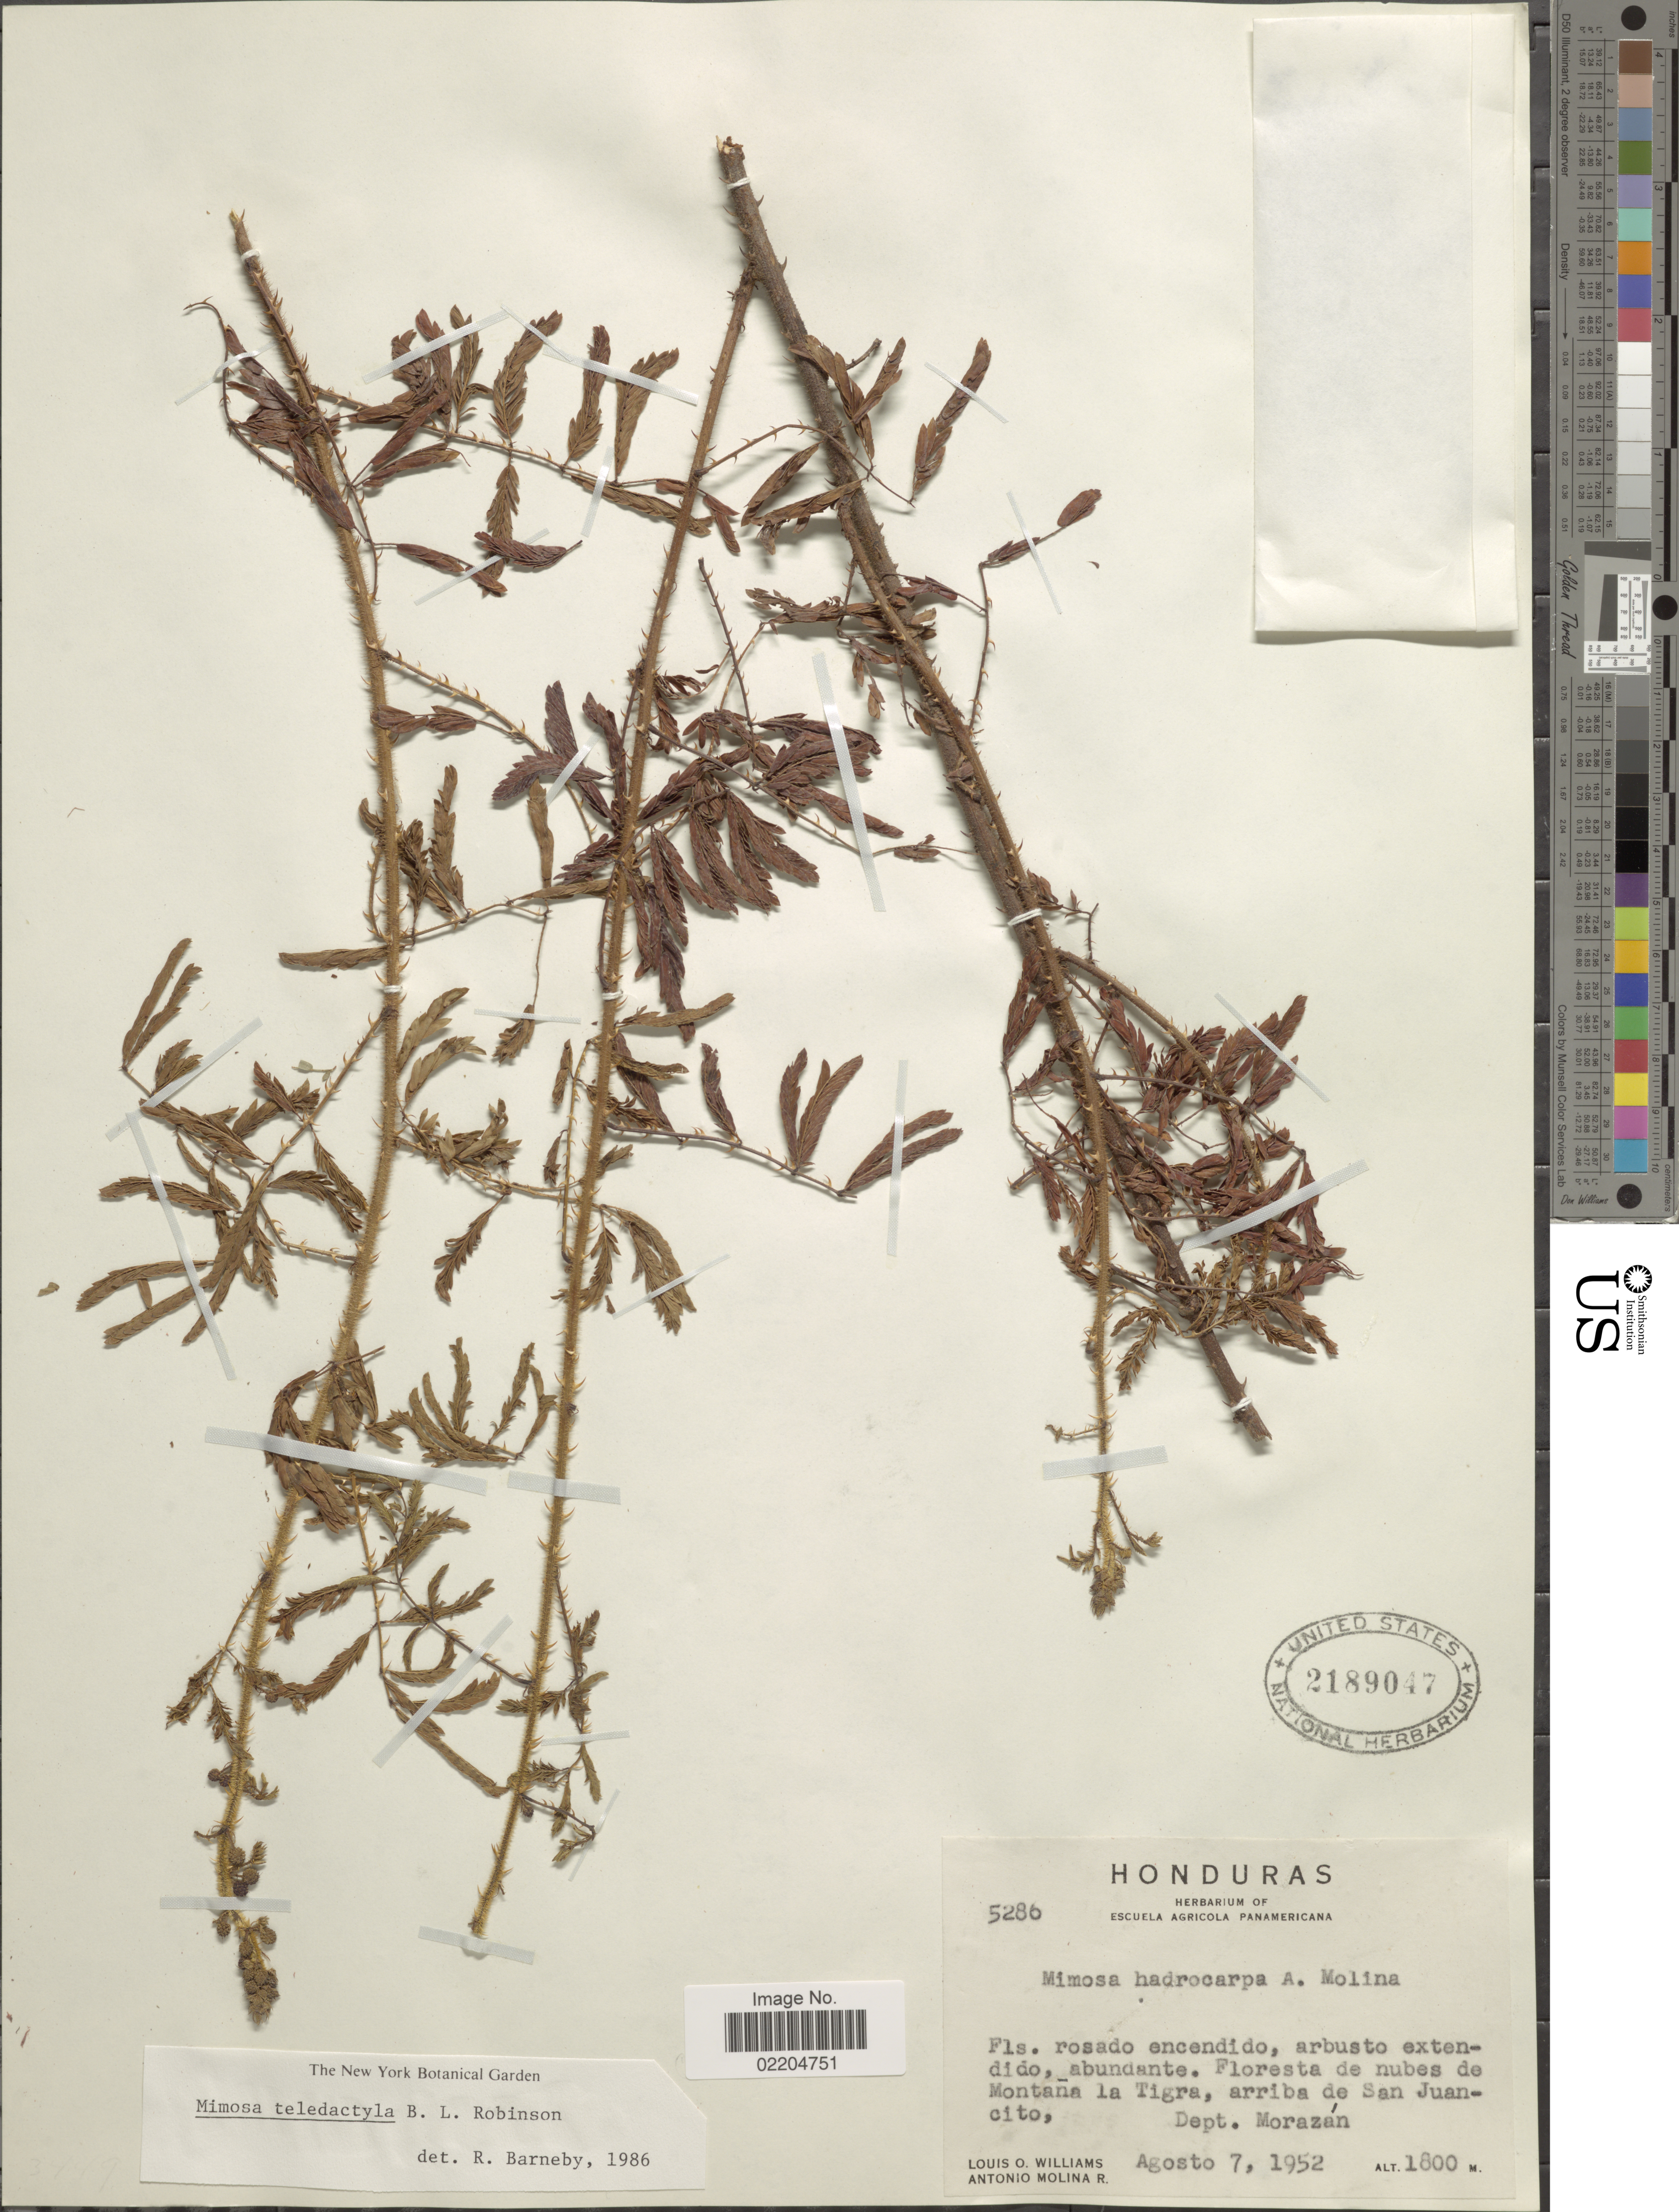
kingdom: Plantae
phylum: Tracheophyta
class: Magnoliopsida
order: Fabales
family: Fabaceae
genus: Mimosa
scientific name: Mimosa teledactyla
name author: Donn. Sm.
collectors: L. O. Williams & A. Molina R.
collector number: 5286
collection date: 1952-08-07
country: Honduras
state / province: Fco. Morazán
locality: Montana la Tigra, arriba de San Juancito, Dept. Morazan.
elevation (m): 1800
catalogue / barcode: US 2189047